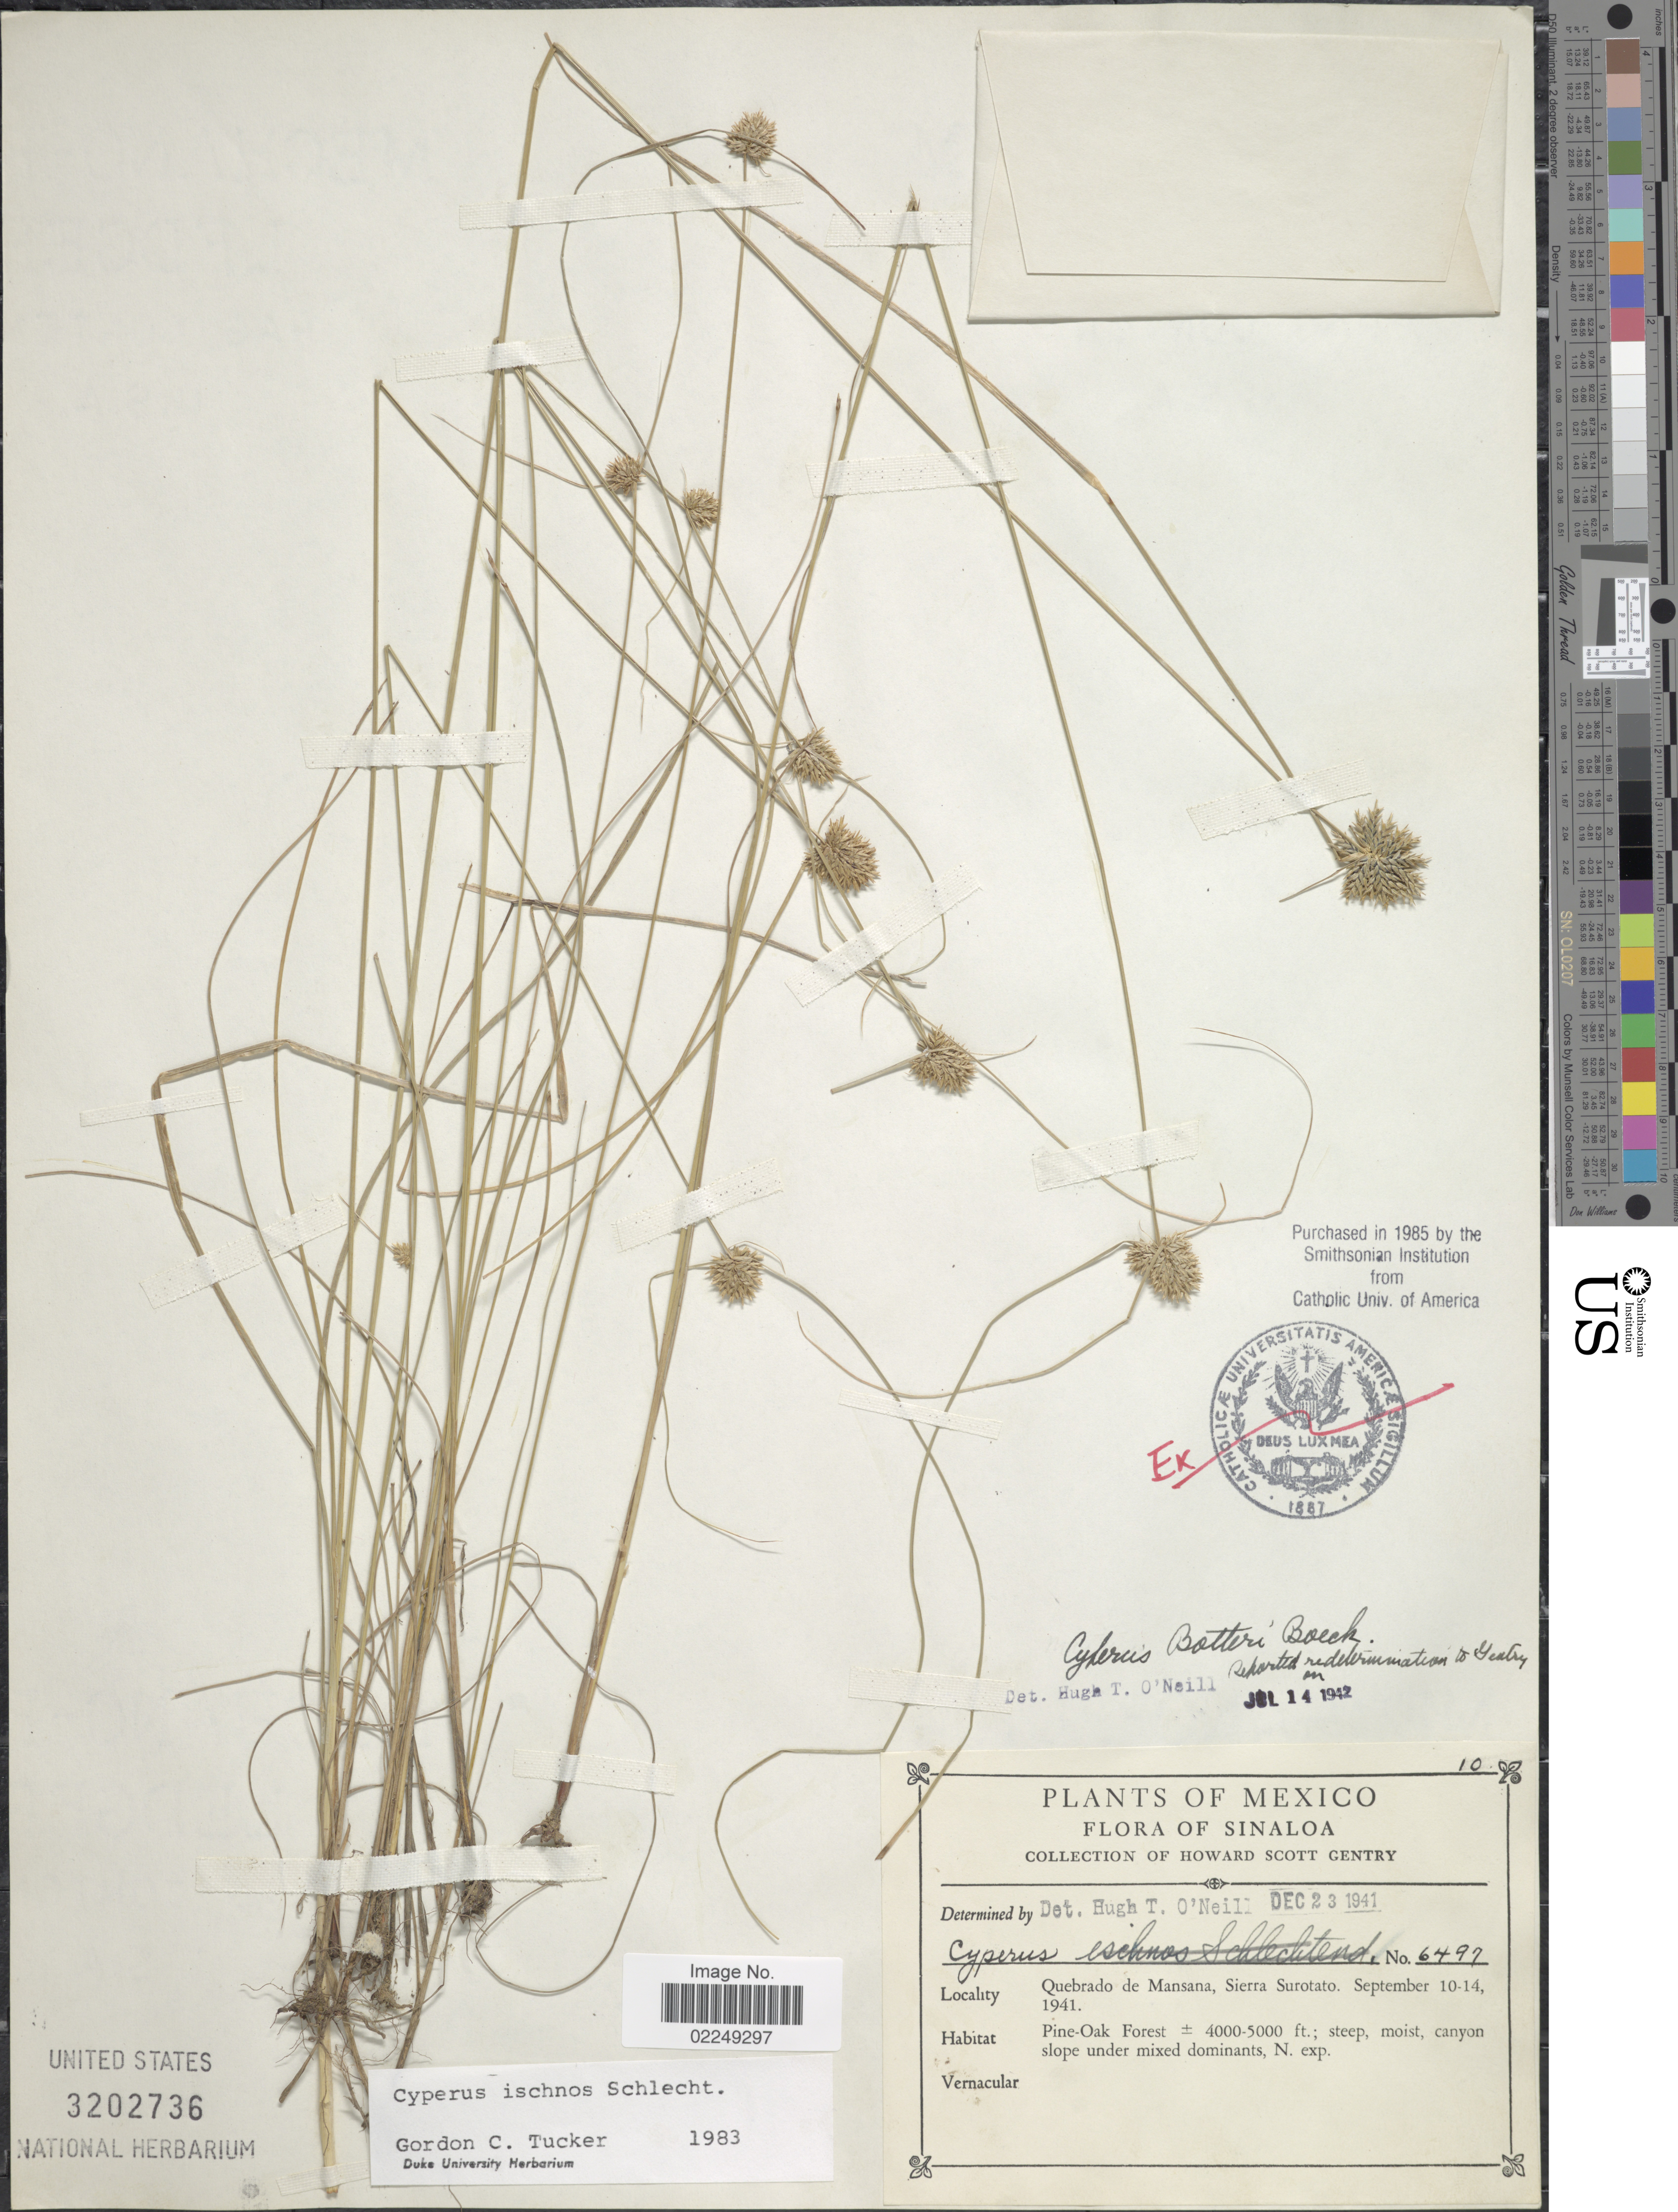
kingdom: Plantae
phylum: Tracheophyta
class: Liliopsida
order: Poales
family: Cyperaceae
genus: Cyperus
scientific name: Cyperus ischnos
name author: Schltdl.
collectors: H. S. Gentry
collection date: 1941-09-10/1941-09-14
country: Mexico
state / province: Sinaloa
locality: Quebrada de Mansana, Sierra Surotato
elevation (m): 1219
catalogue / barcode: US 3202736